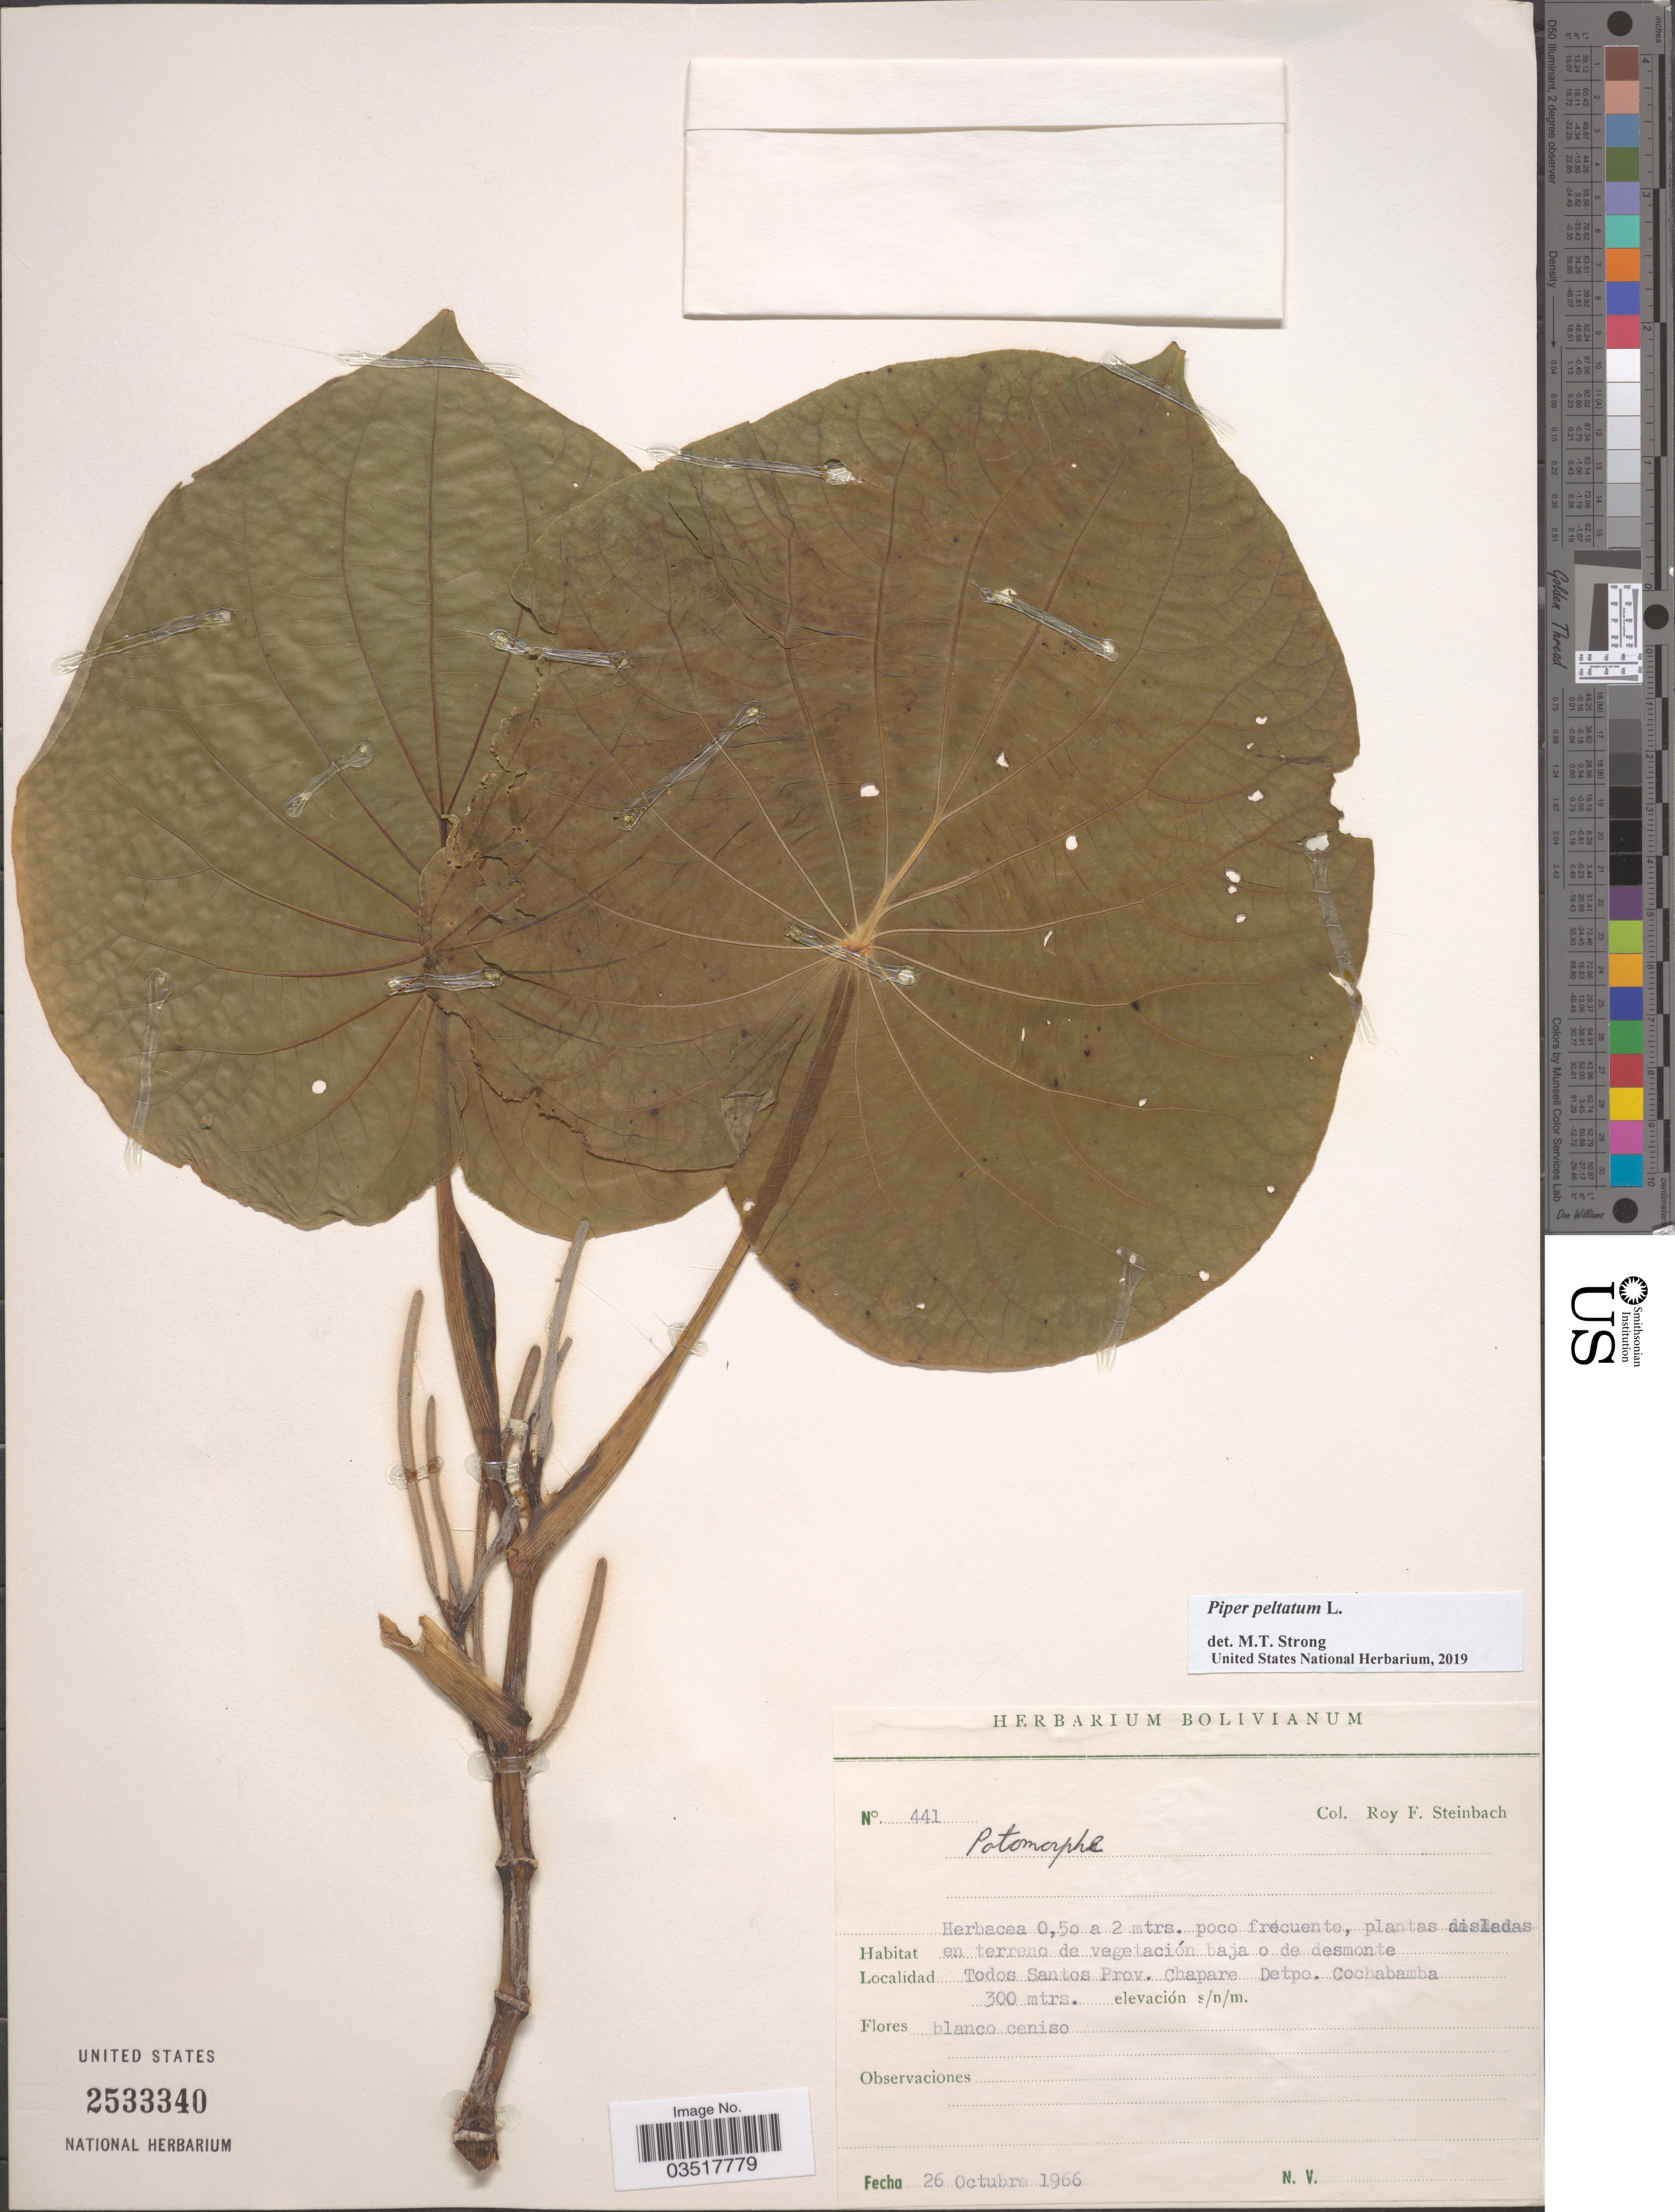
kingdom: Plantae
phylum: Tracheophyta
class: Magnoliopsida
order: Piperales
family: Piperaceae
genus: Piper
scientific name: Piper peltatum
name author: L.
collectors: R. F. Steinbach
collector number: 441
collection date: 1966-10-26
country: Bolivia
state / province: Cochabamba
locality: Todos Santos Prov. Chapare, Depto. Cochabamba.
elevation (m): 300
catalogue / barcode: US 2533340